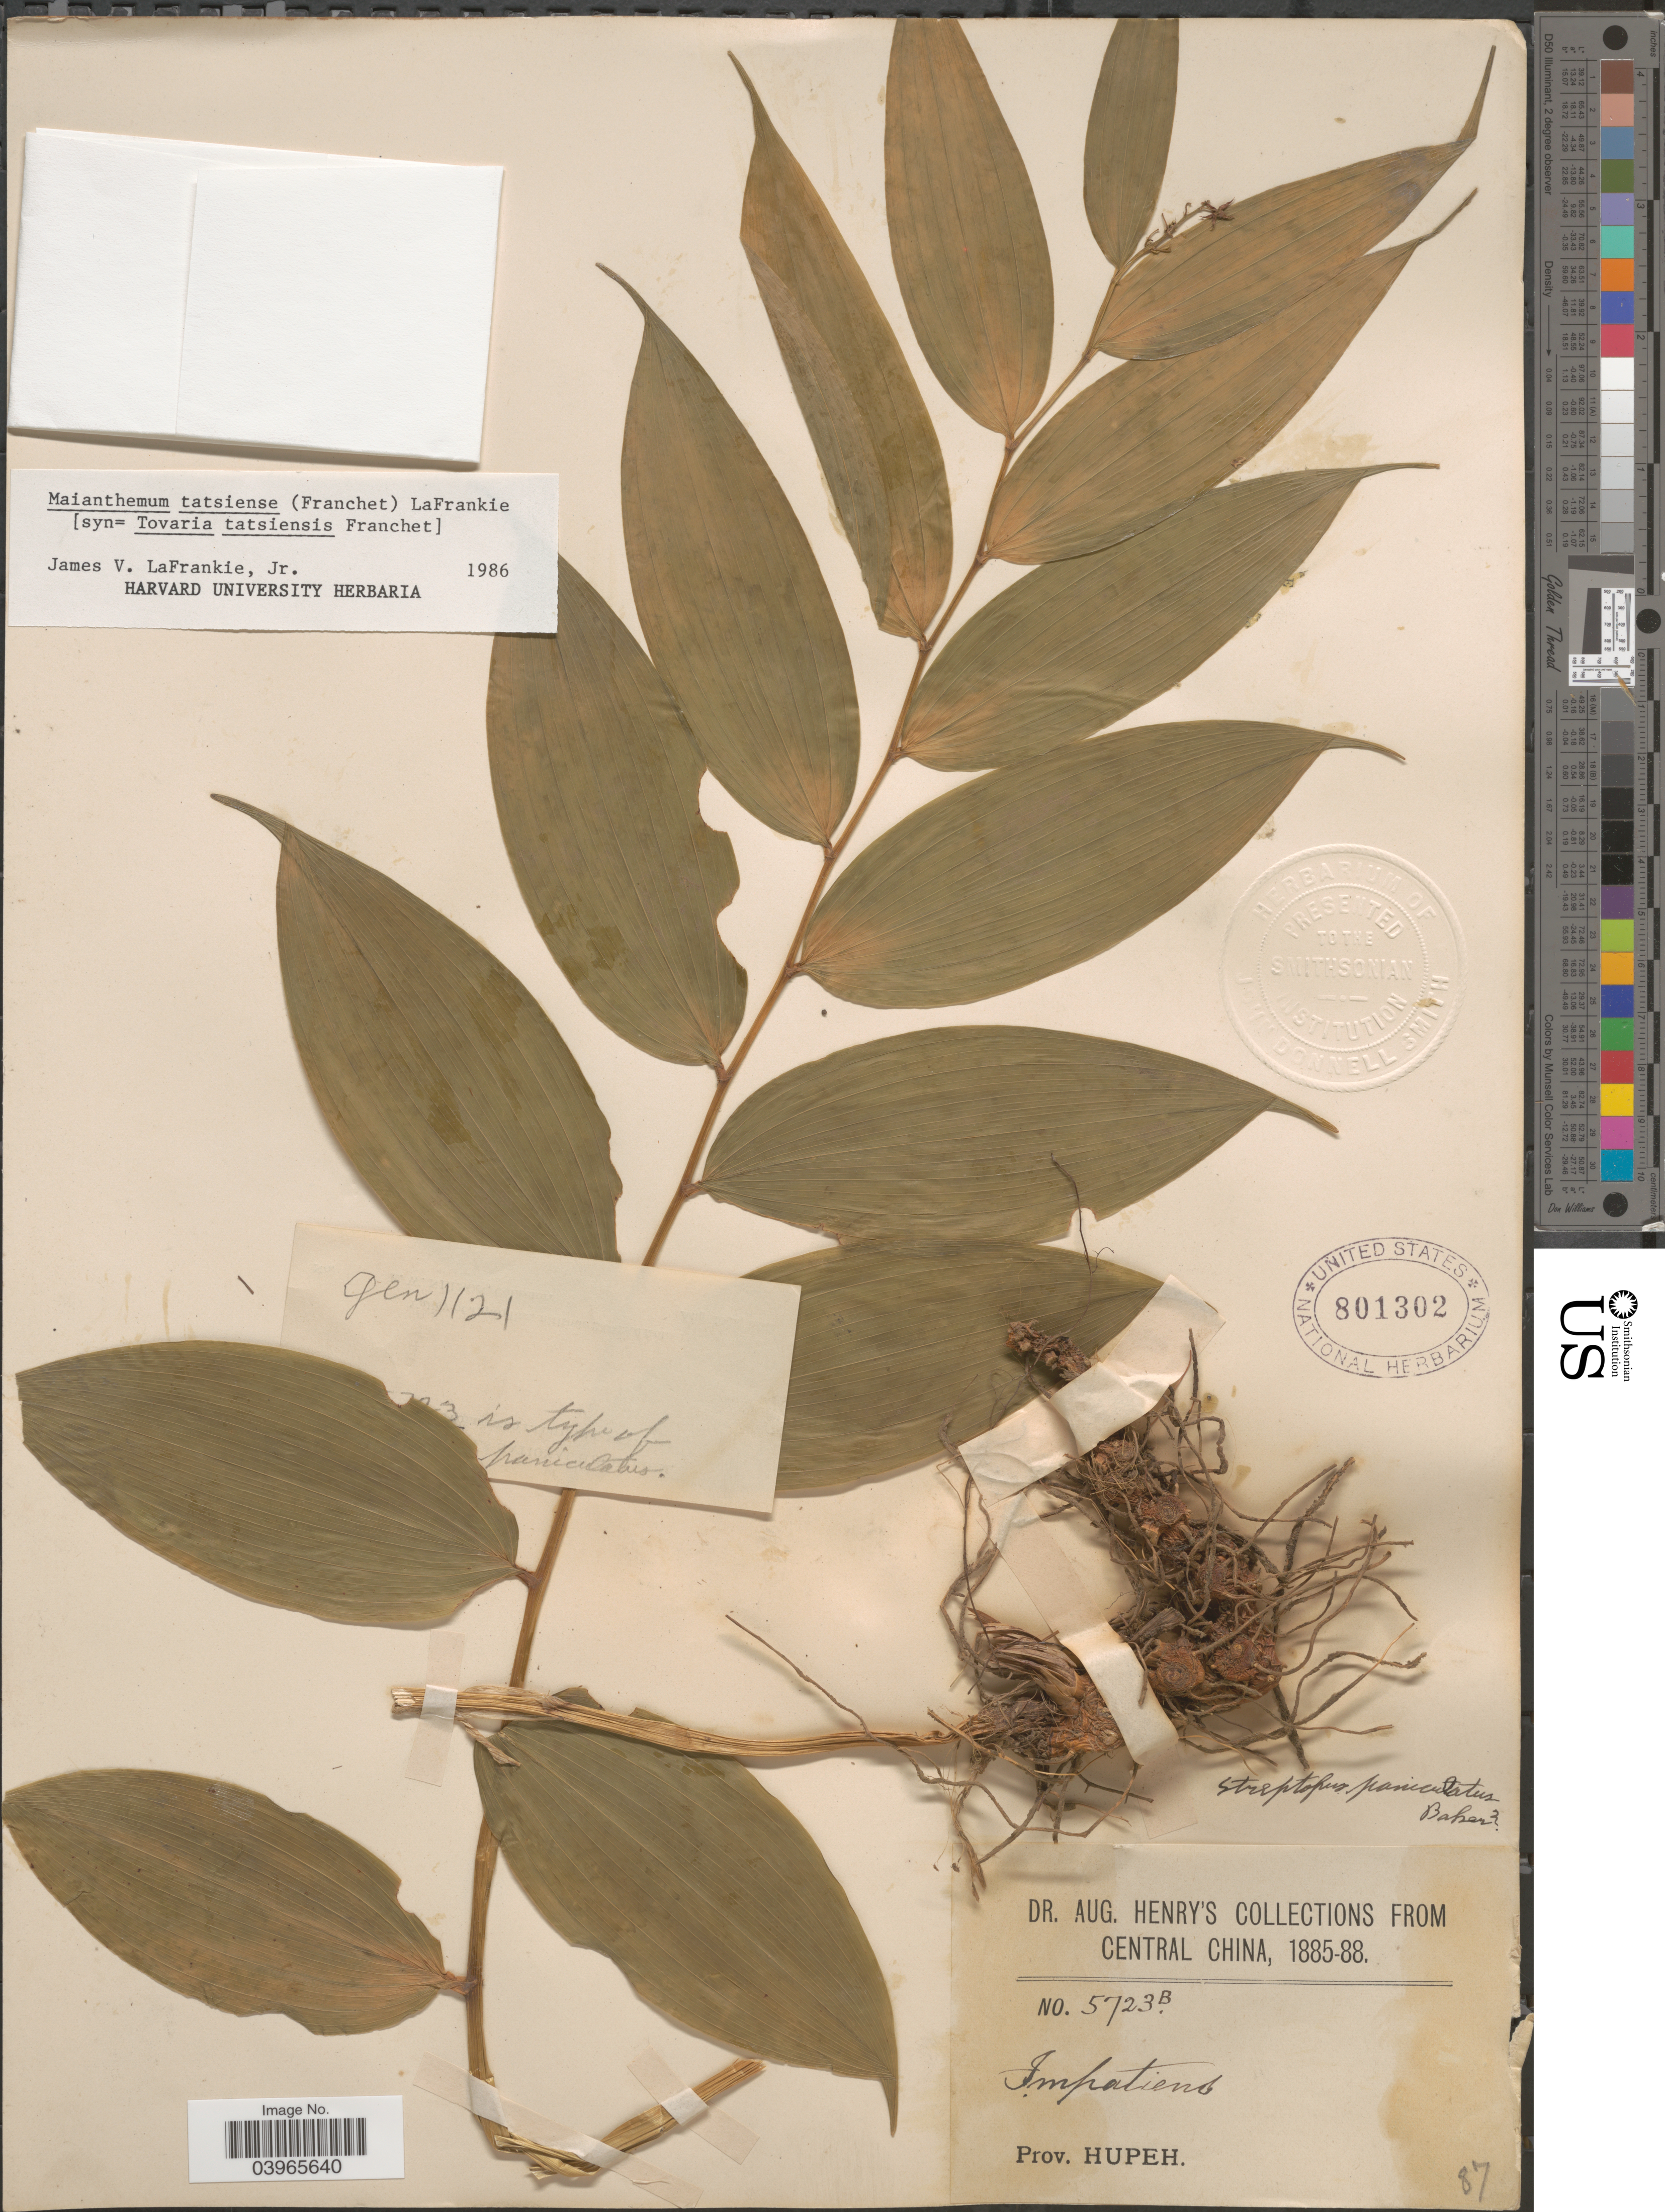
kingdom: Plantae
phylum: Tracheophyta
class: Liliopsida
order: Asparagales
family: Asparagaceae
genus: Maianthemum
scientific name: Maianthemum tatsienense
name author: (Franch.) La Frankie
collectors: A. Henry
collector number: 5723 B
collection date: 1885/1888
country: China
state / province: Hubei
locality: Central China. Prov. Hupeh.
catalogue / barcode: US 801302